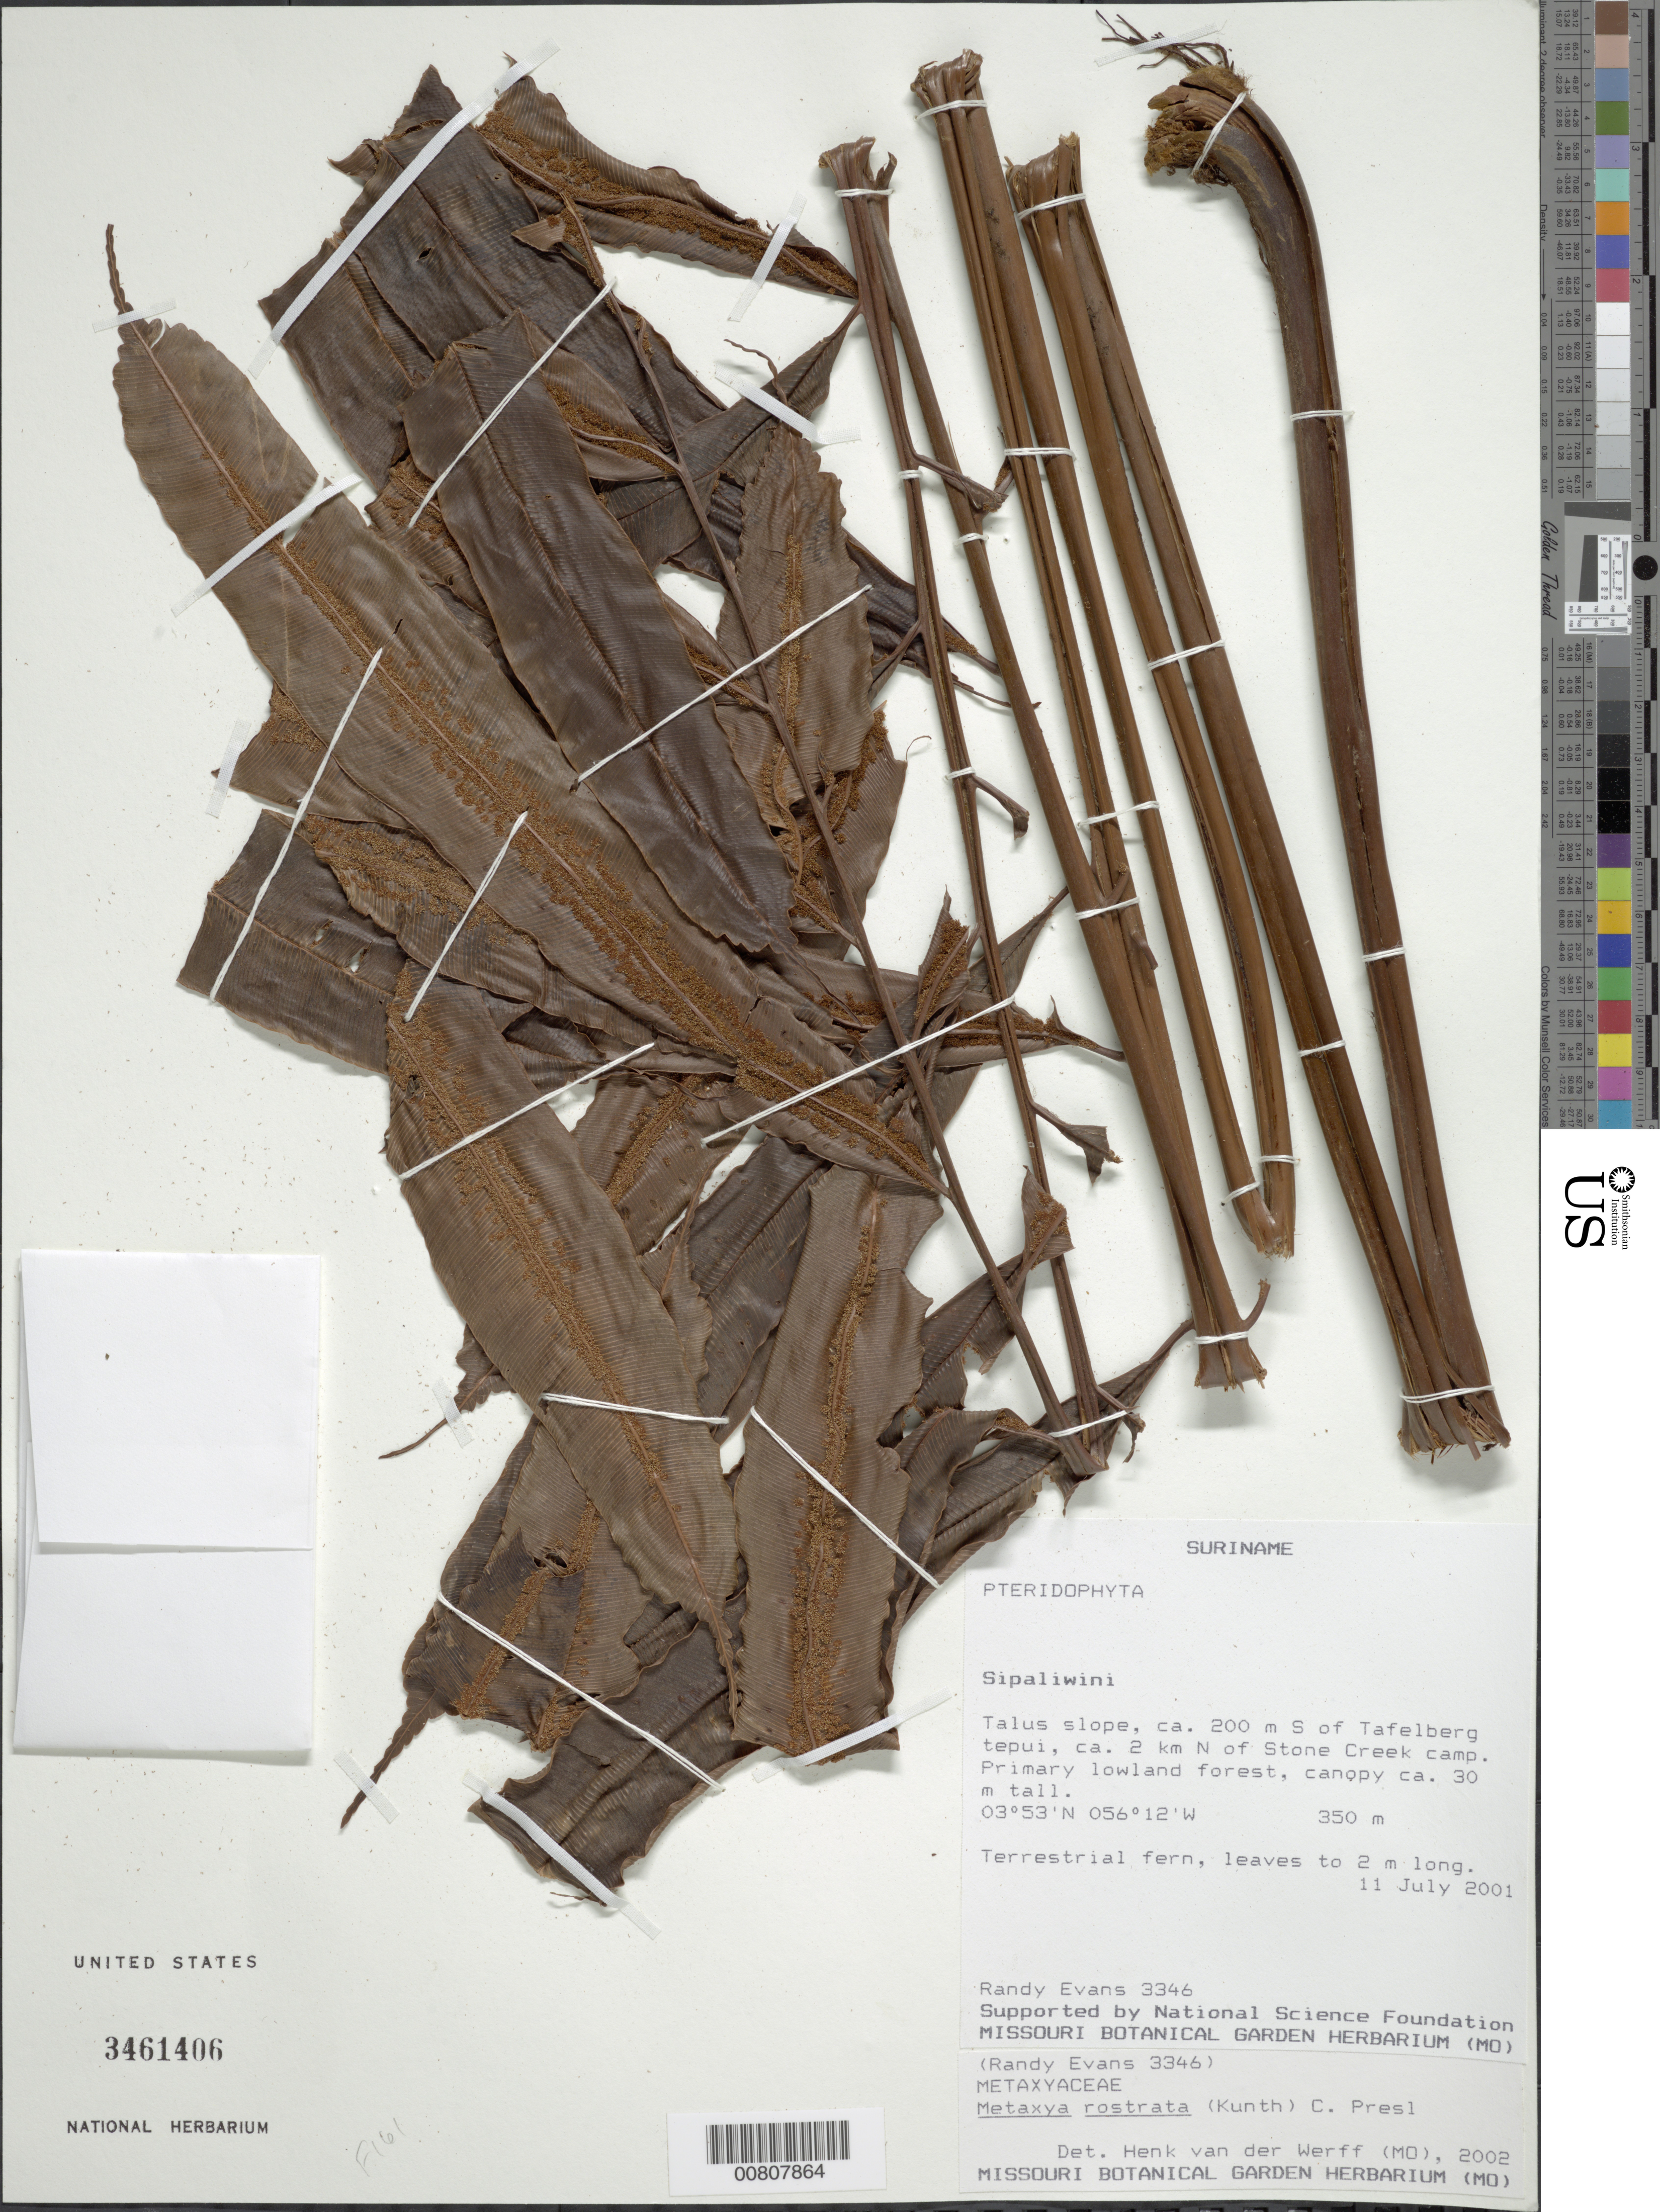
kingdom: Plantae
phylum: Tracheophyta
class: Polypodiopsida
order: Cyatheales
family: Metaxyaceae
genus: Metaxya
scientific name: Metaxya rostrata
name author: (Kunth) C. Presl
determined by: van der Werff, H., (MO), Missouri Botanical Garden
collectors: R. Evans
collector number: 3346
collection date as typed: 11-Jul-01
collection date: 2001-07-11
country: Suriname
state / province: Sipaliwini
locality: Tafelberg (Table Mountain), summit; 2 km S; N bank of Stone Creek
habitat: Primary lowland forest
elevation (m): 190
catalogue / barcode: US 3461406